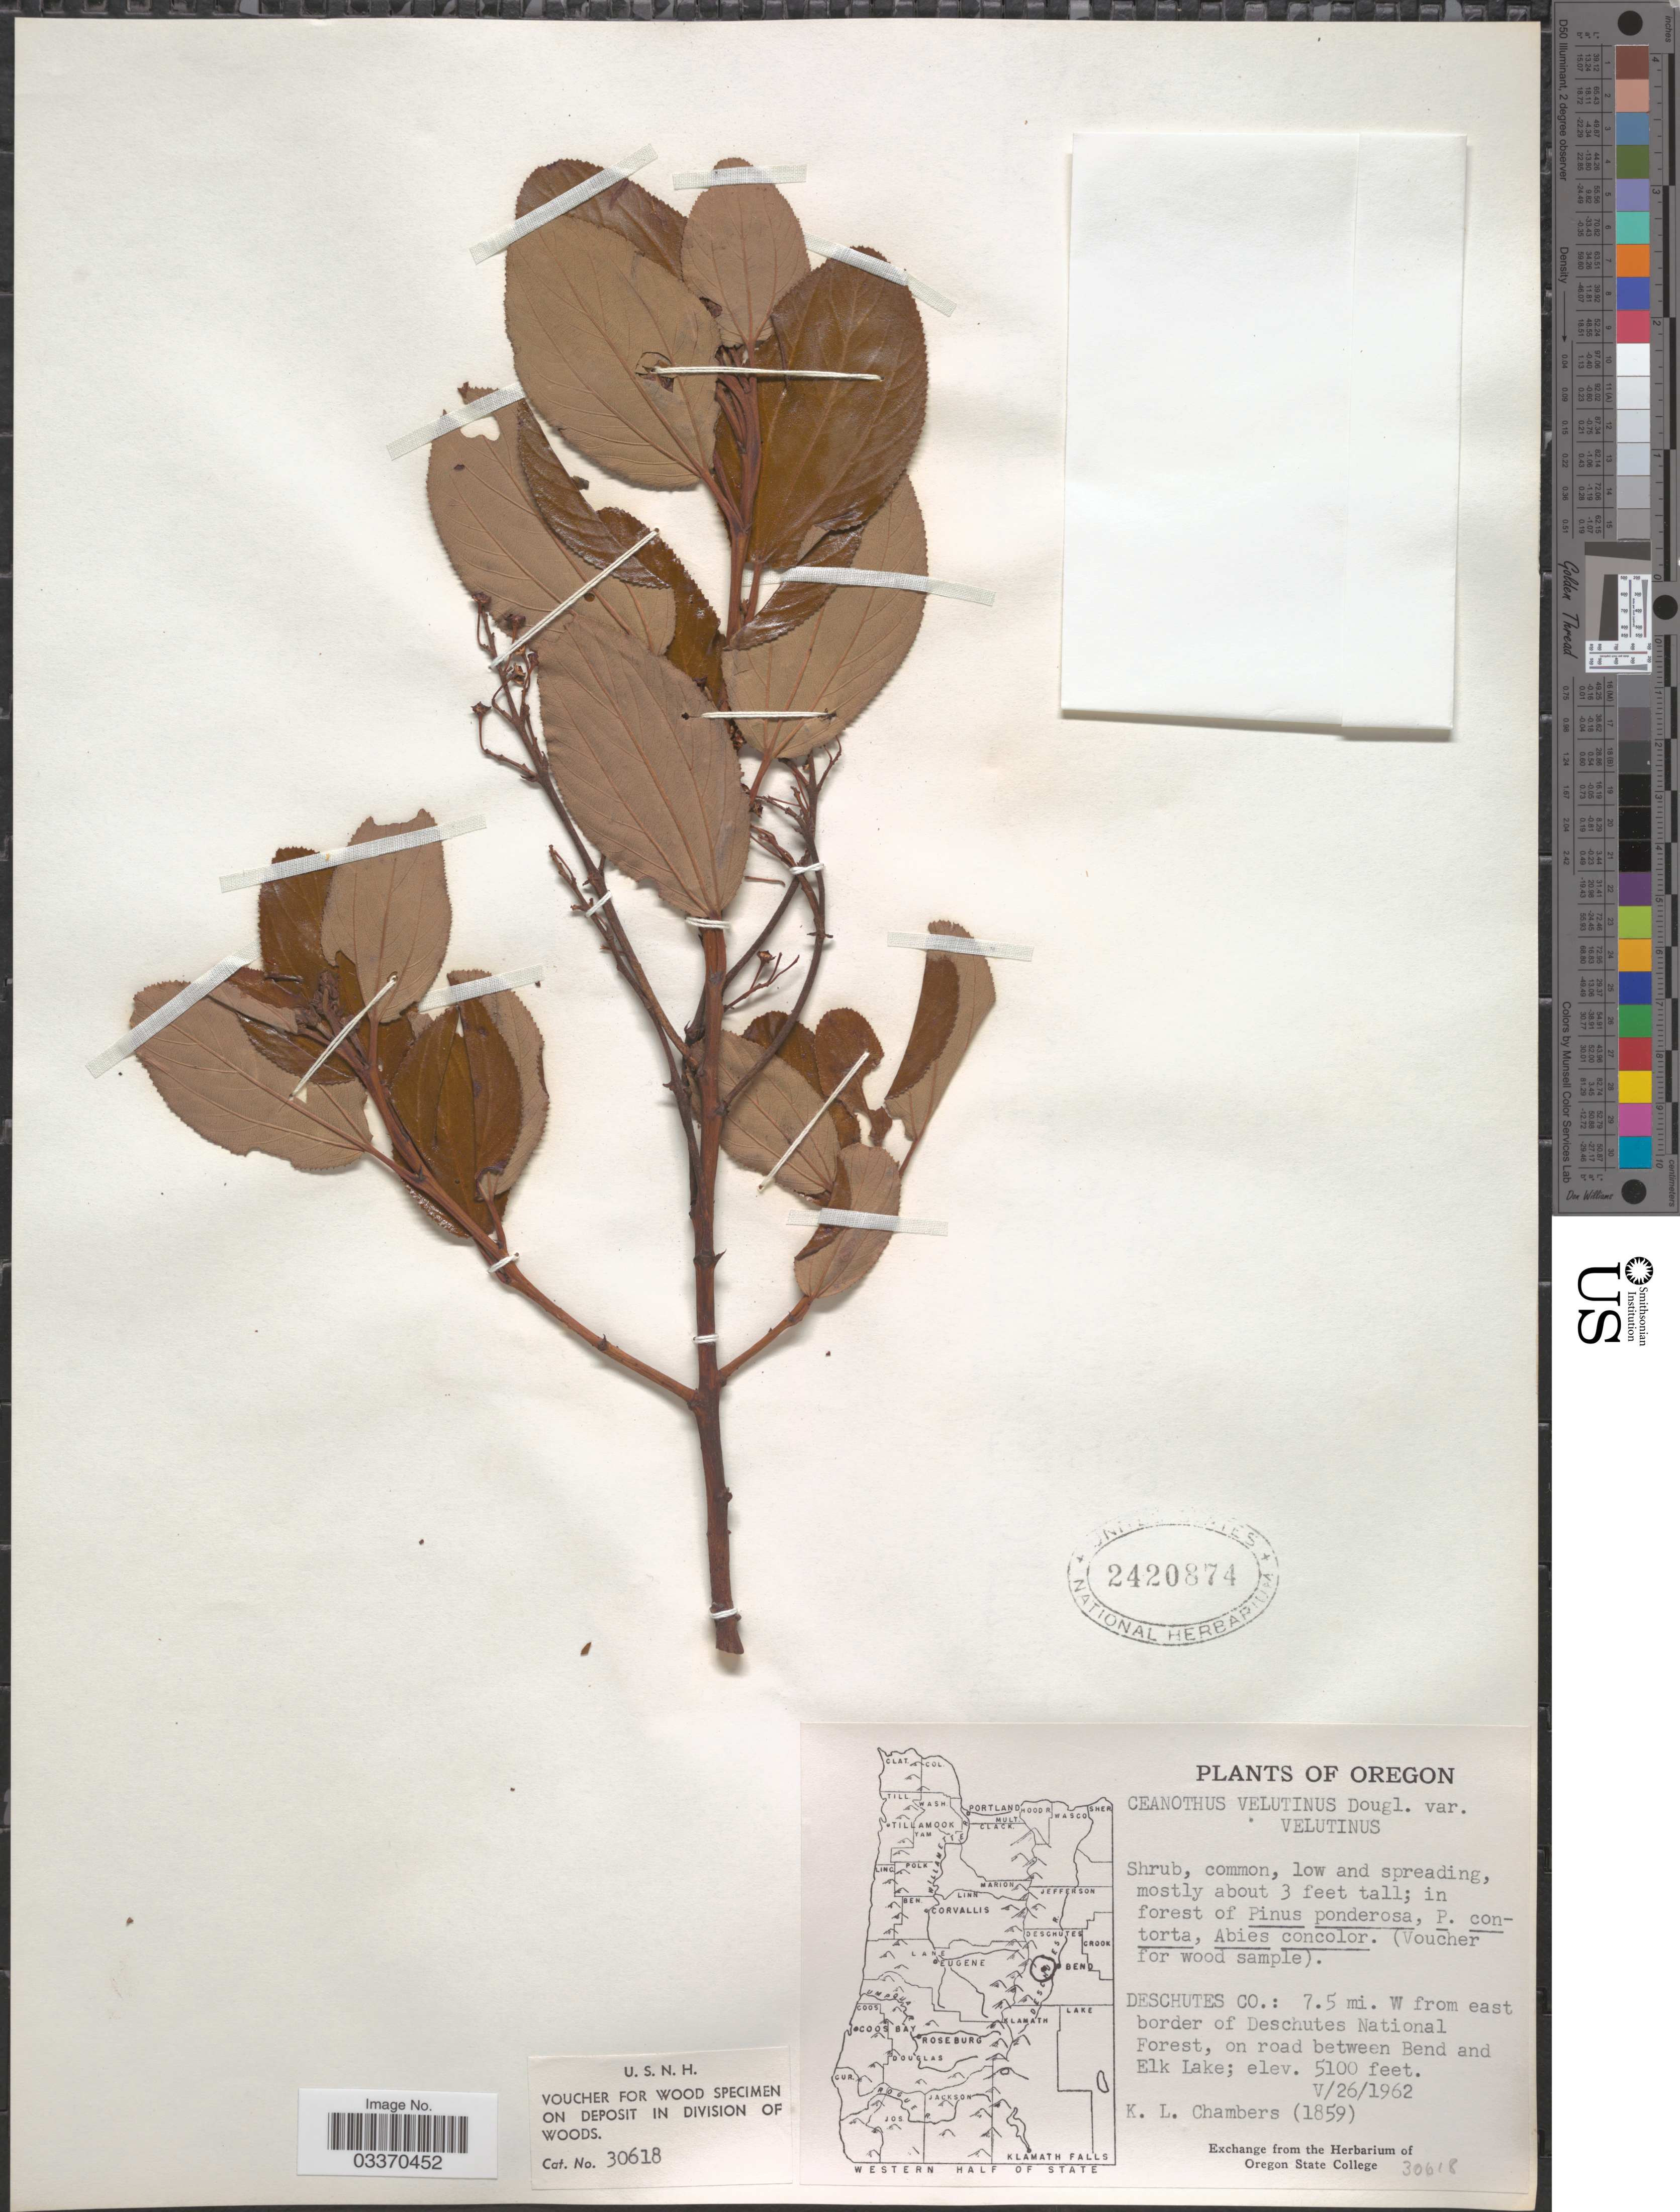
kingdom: Plantae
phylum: Tracheophyta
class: Magnoliopsida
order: Rosales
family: Rhamnaceae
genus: Ceanothus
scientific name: Ceanothus velutinus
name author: Douglas ex Hook.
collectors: K. Chambers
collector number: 1859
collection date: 1962-05-26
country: United States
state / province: Oregon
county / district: Deschutes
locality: Deschutes Co.: 7.5 mi. W from east border of Deschutes National Forest, on road between Bend and Elk Lake.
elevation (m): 1554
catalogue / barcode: US 2420874